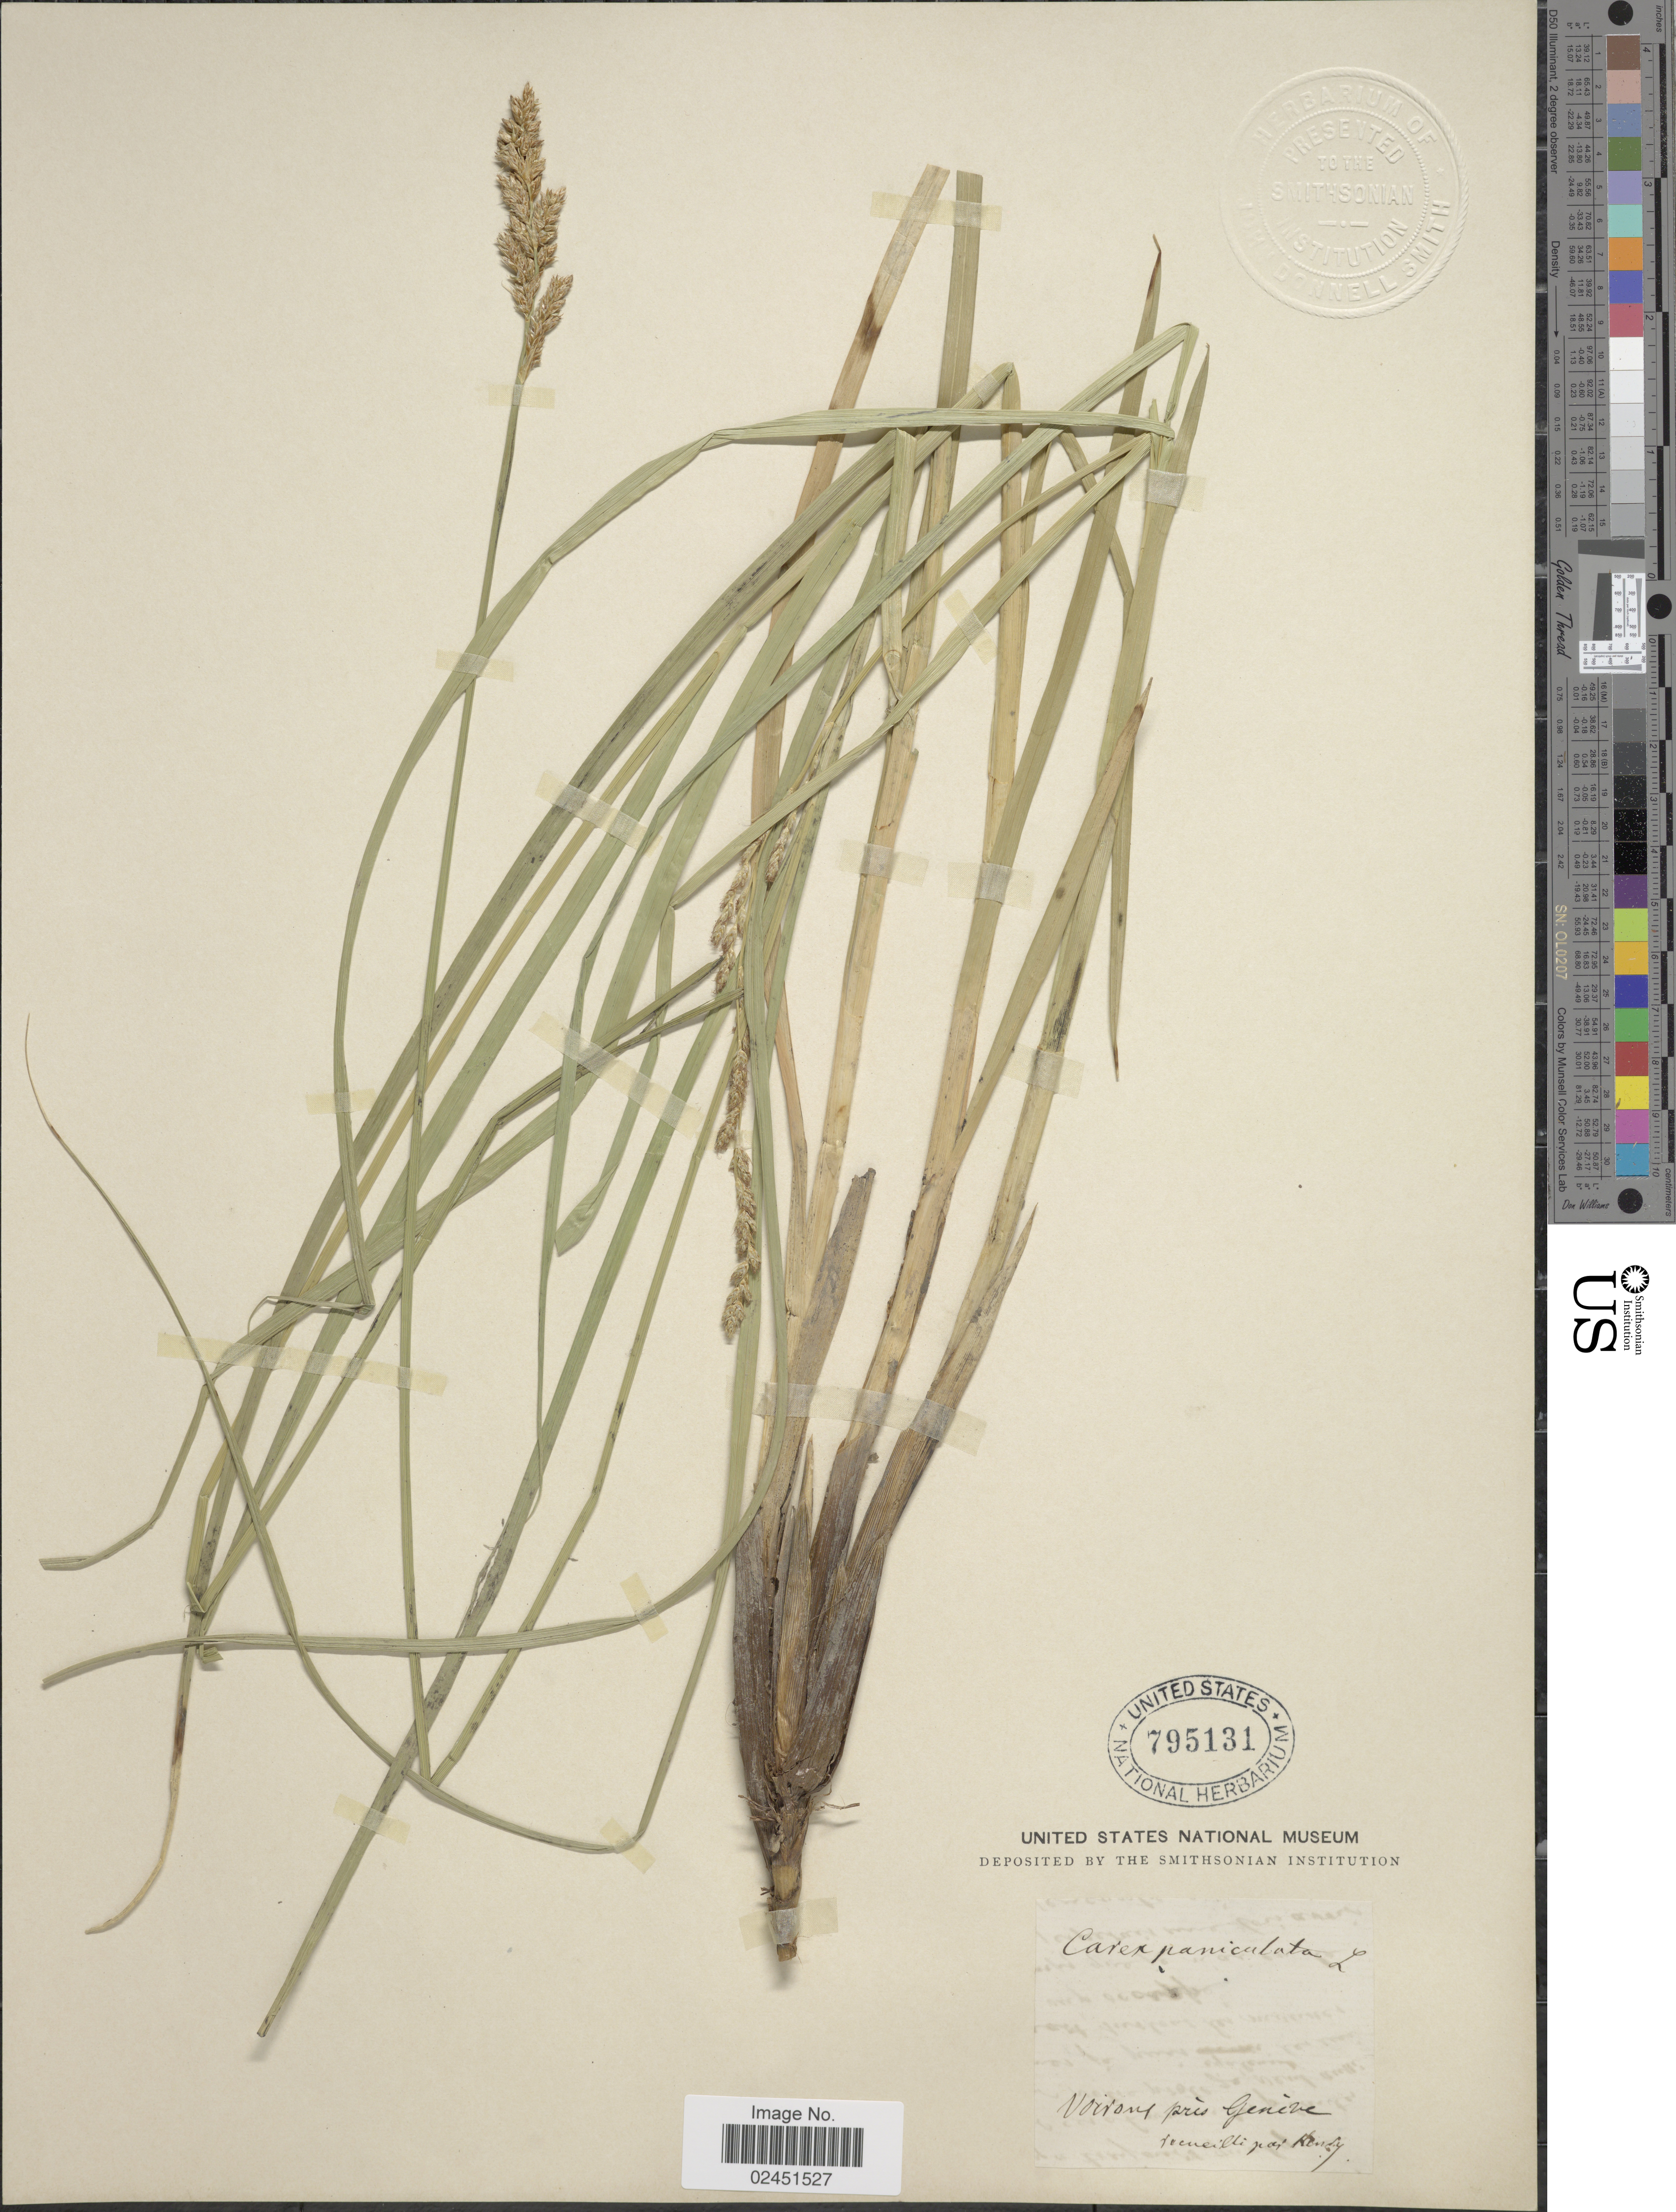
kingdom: Plantae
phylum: Tracheophyta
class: Liliopsida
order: Poales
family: Cyperaceae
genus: Carex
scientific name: Carex paniculata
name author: L.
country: Switzerland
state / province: Genève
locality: Voirons pris Genive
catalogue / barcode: US 795131